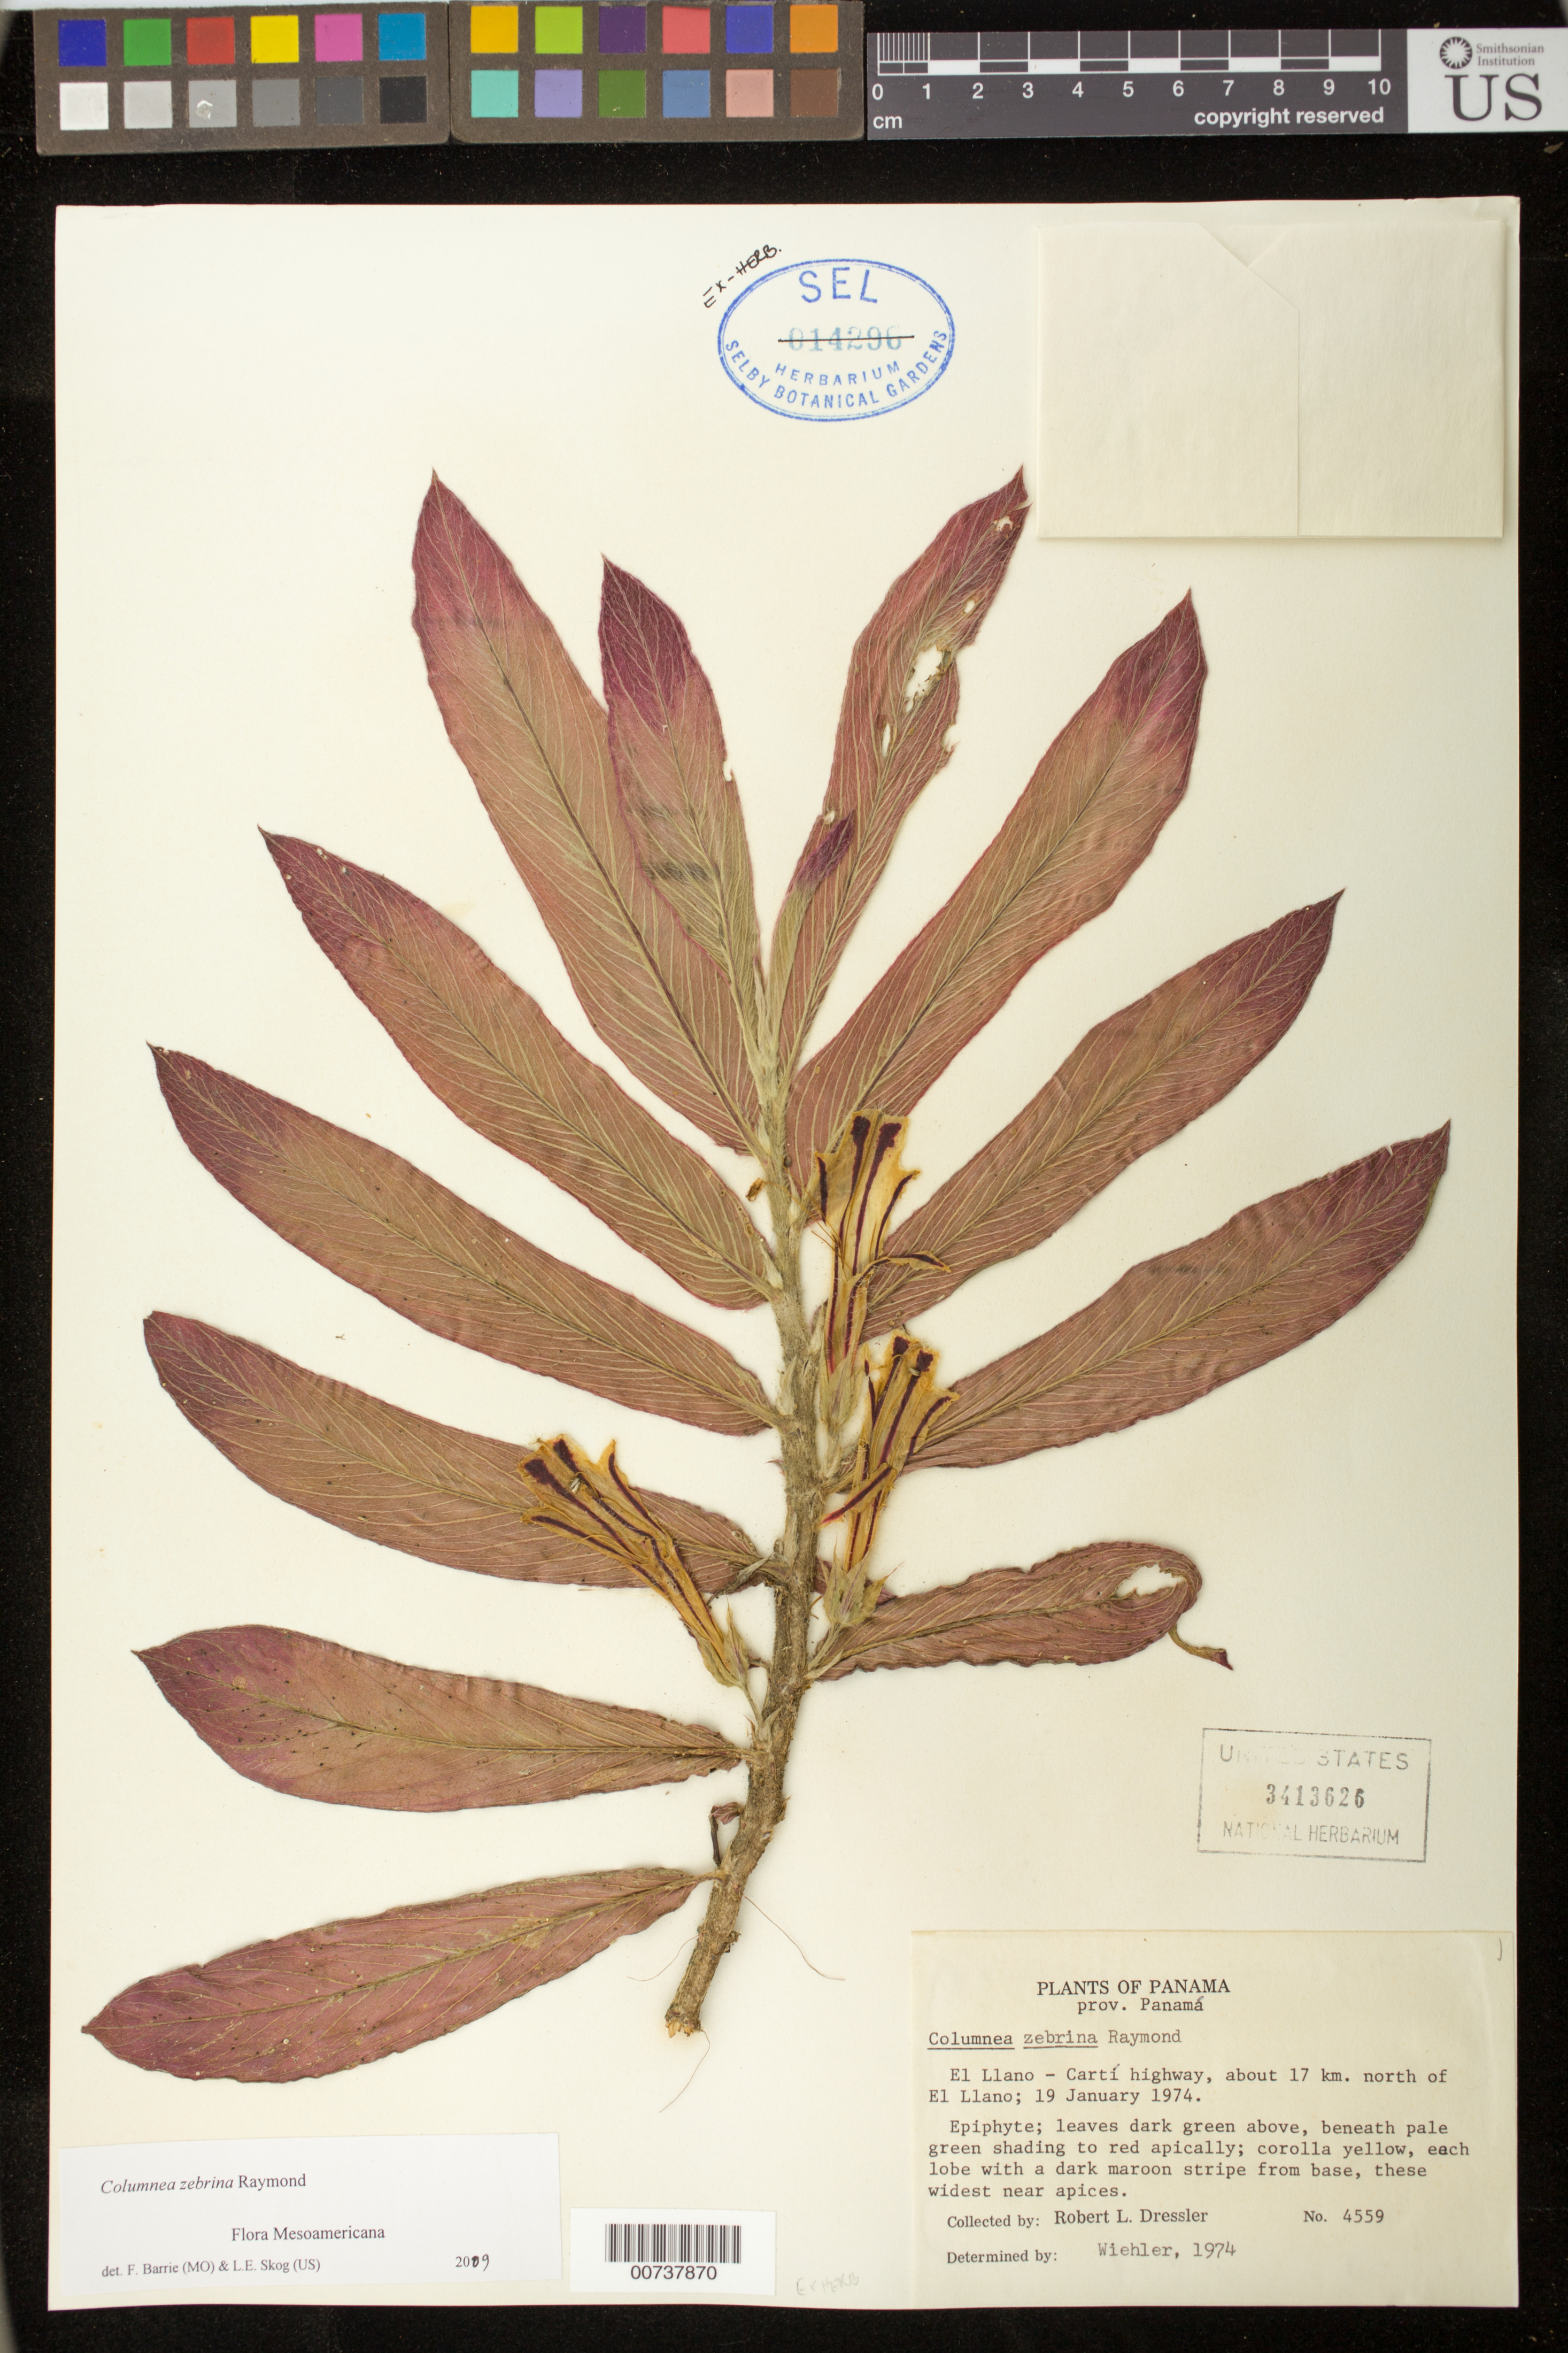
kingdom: Plantae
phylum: Tracheophyta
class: Magnoliopsida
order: Lamiales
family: Gesneriaceae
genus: Columnea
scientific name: Columnea zebrina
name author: Raymond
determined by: Wiehler, H. J.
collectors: R. Dressler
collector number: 4559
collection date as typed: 19 Jan 1974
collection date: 1974-01-19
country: Panama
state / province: Panamá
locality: El Llano-Cartí highway, about 17 km N of El Llano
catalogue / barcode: US 3413626